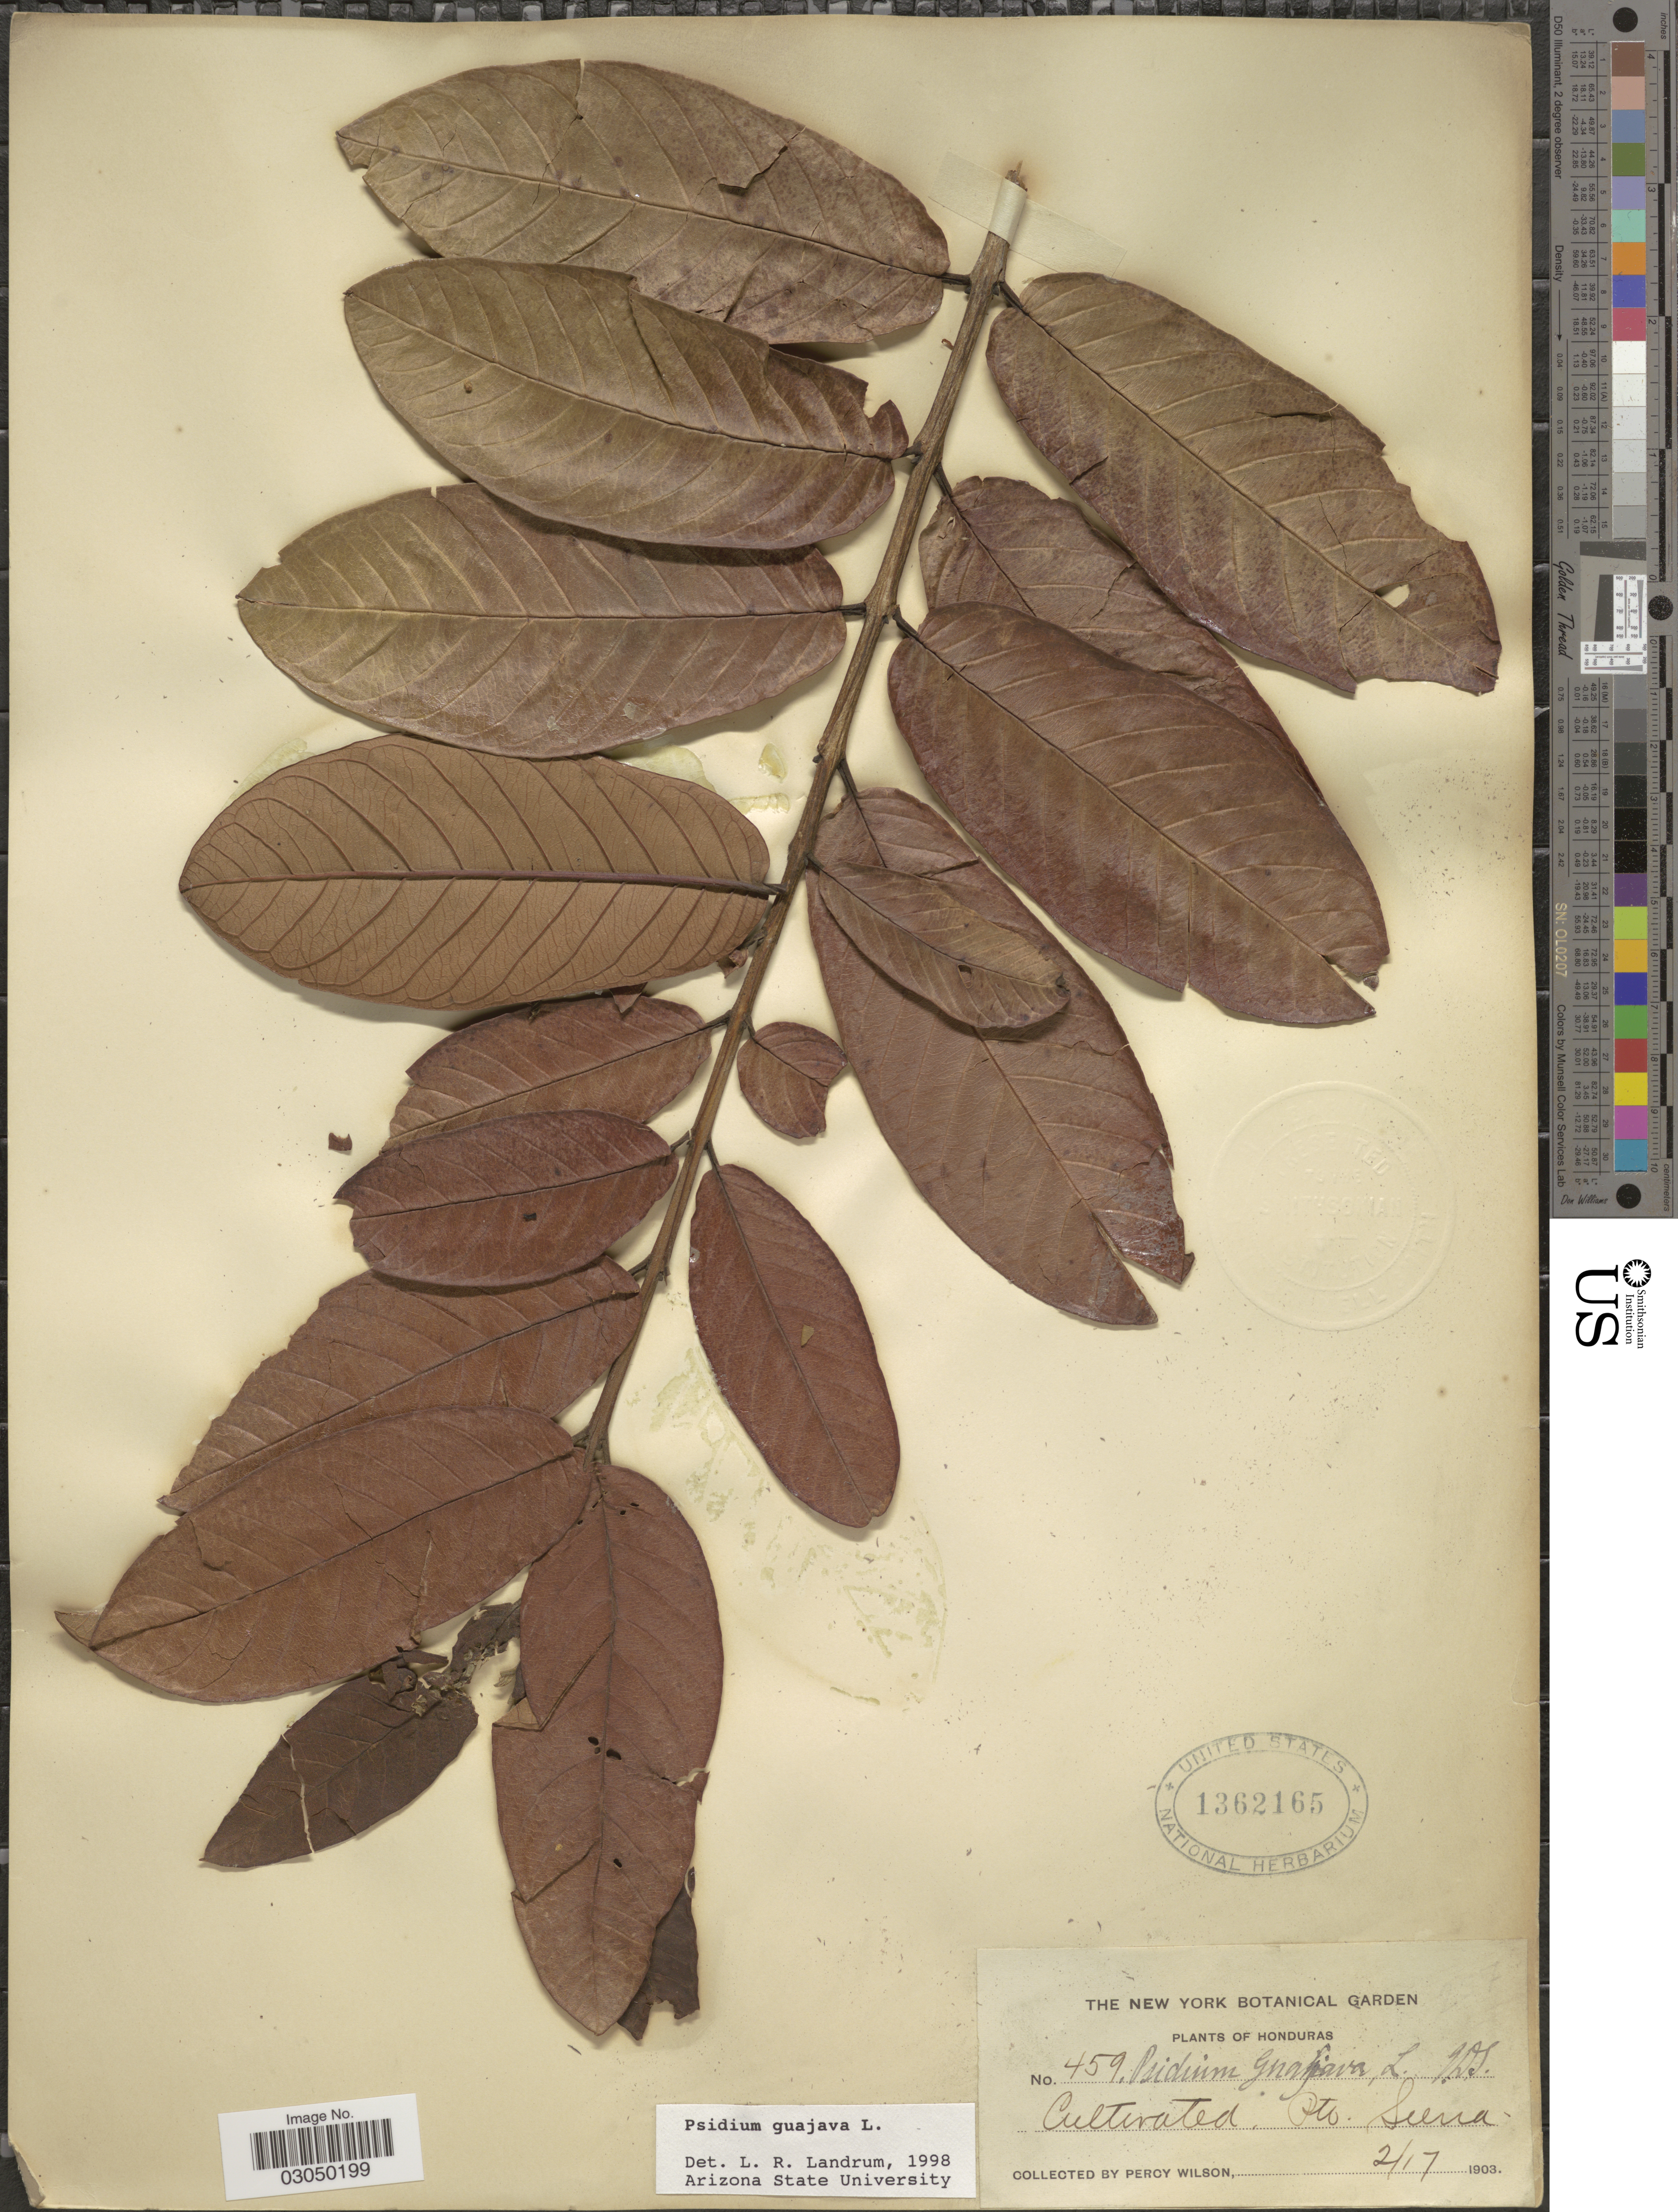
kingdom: Plantae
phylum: Tracheophyta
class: Magnoliopsida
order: Myrtales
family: Myrtaceae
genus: Psidium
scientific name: Psidium guajava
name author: L.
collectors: P. Wilson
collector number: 459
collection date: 1903-02-17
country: Honduras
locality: Pto. Sierra.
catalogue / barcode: US 1362165